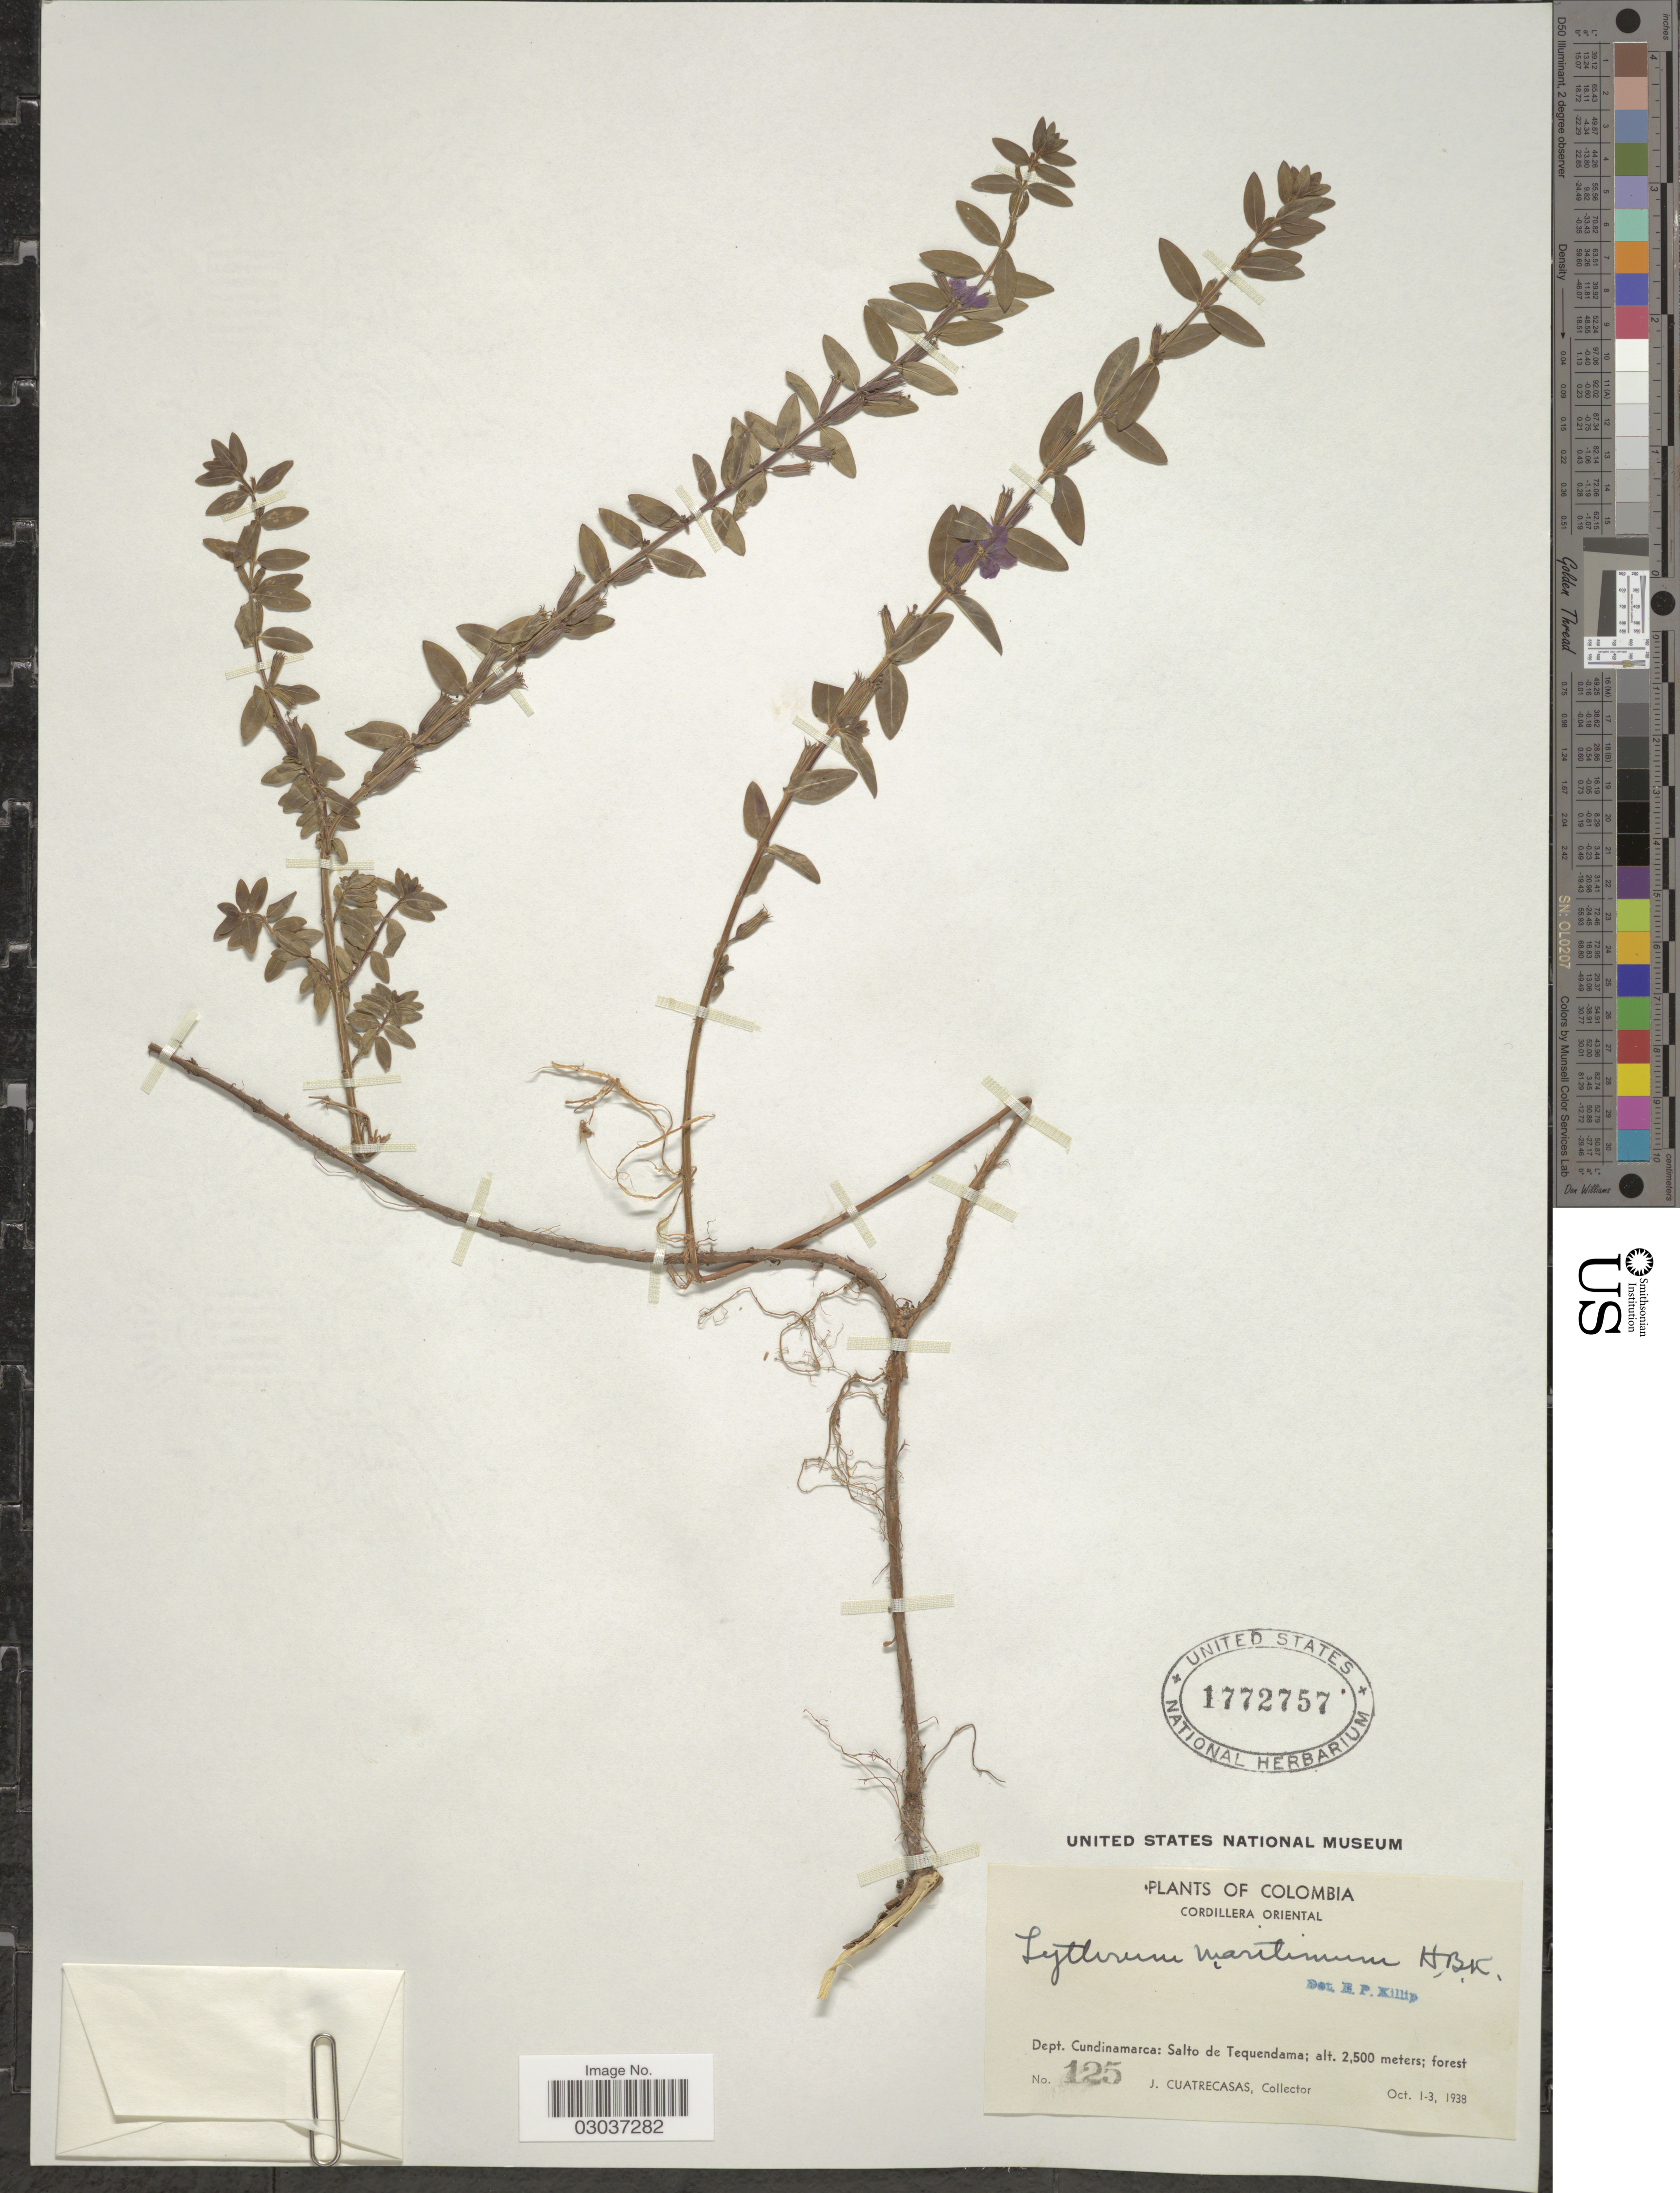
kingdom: Plantae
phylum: Tracheophyta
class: Magnoliopsida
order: Myrtales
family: Lythraceae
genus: Lythrum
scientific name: Lythrum maritimum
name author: Kunth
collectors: J. Cuatrecasas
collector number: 125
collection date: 1938-10-01/1938-10-03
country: Colombia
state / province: Cundinamarca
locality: Cordillera Oriental. Dept. Cundinamarca: Salto de Tequendama.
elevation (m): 2500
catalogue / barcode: US 1772757